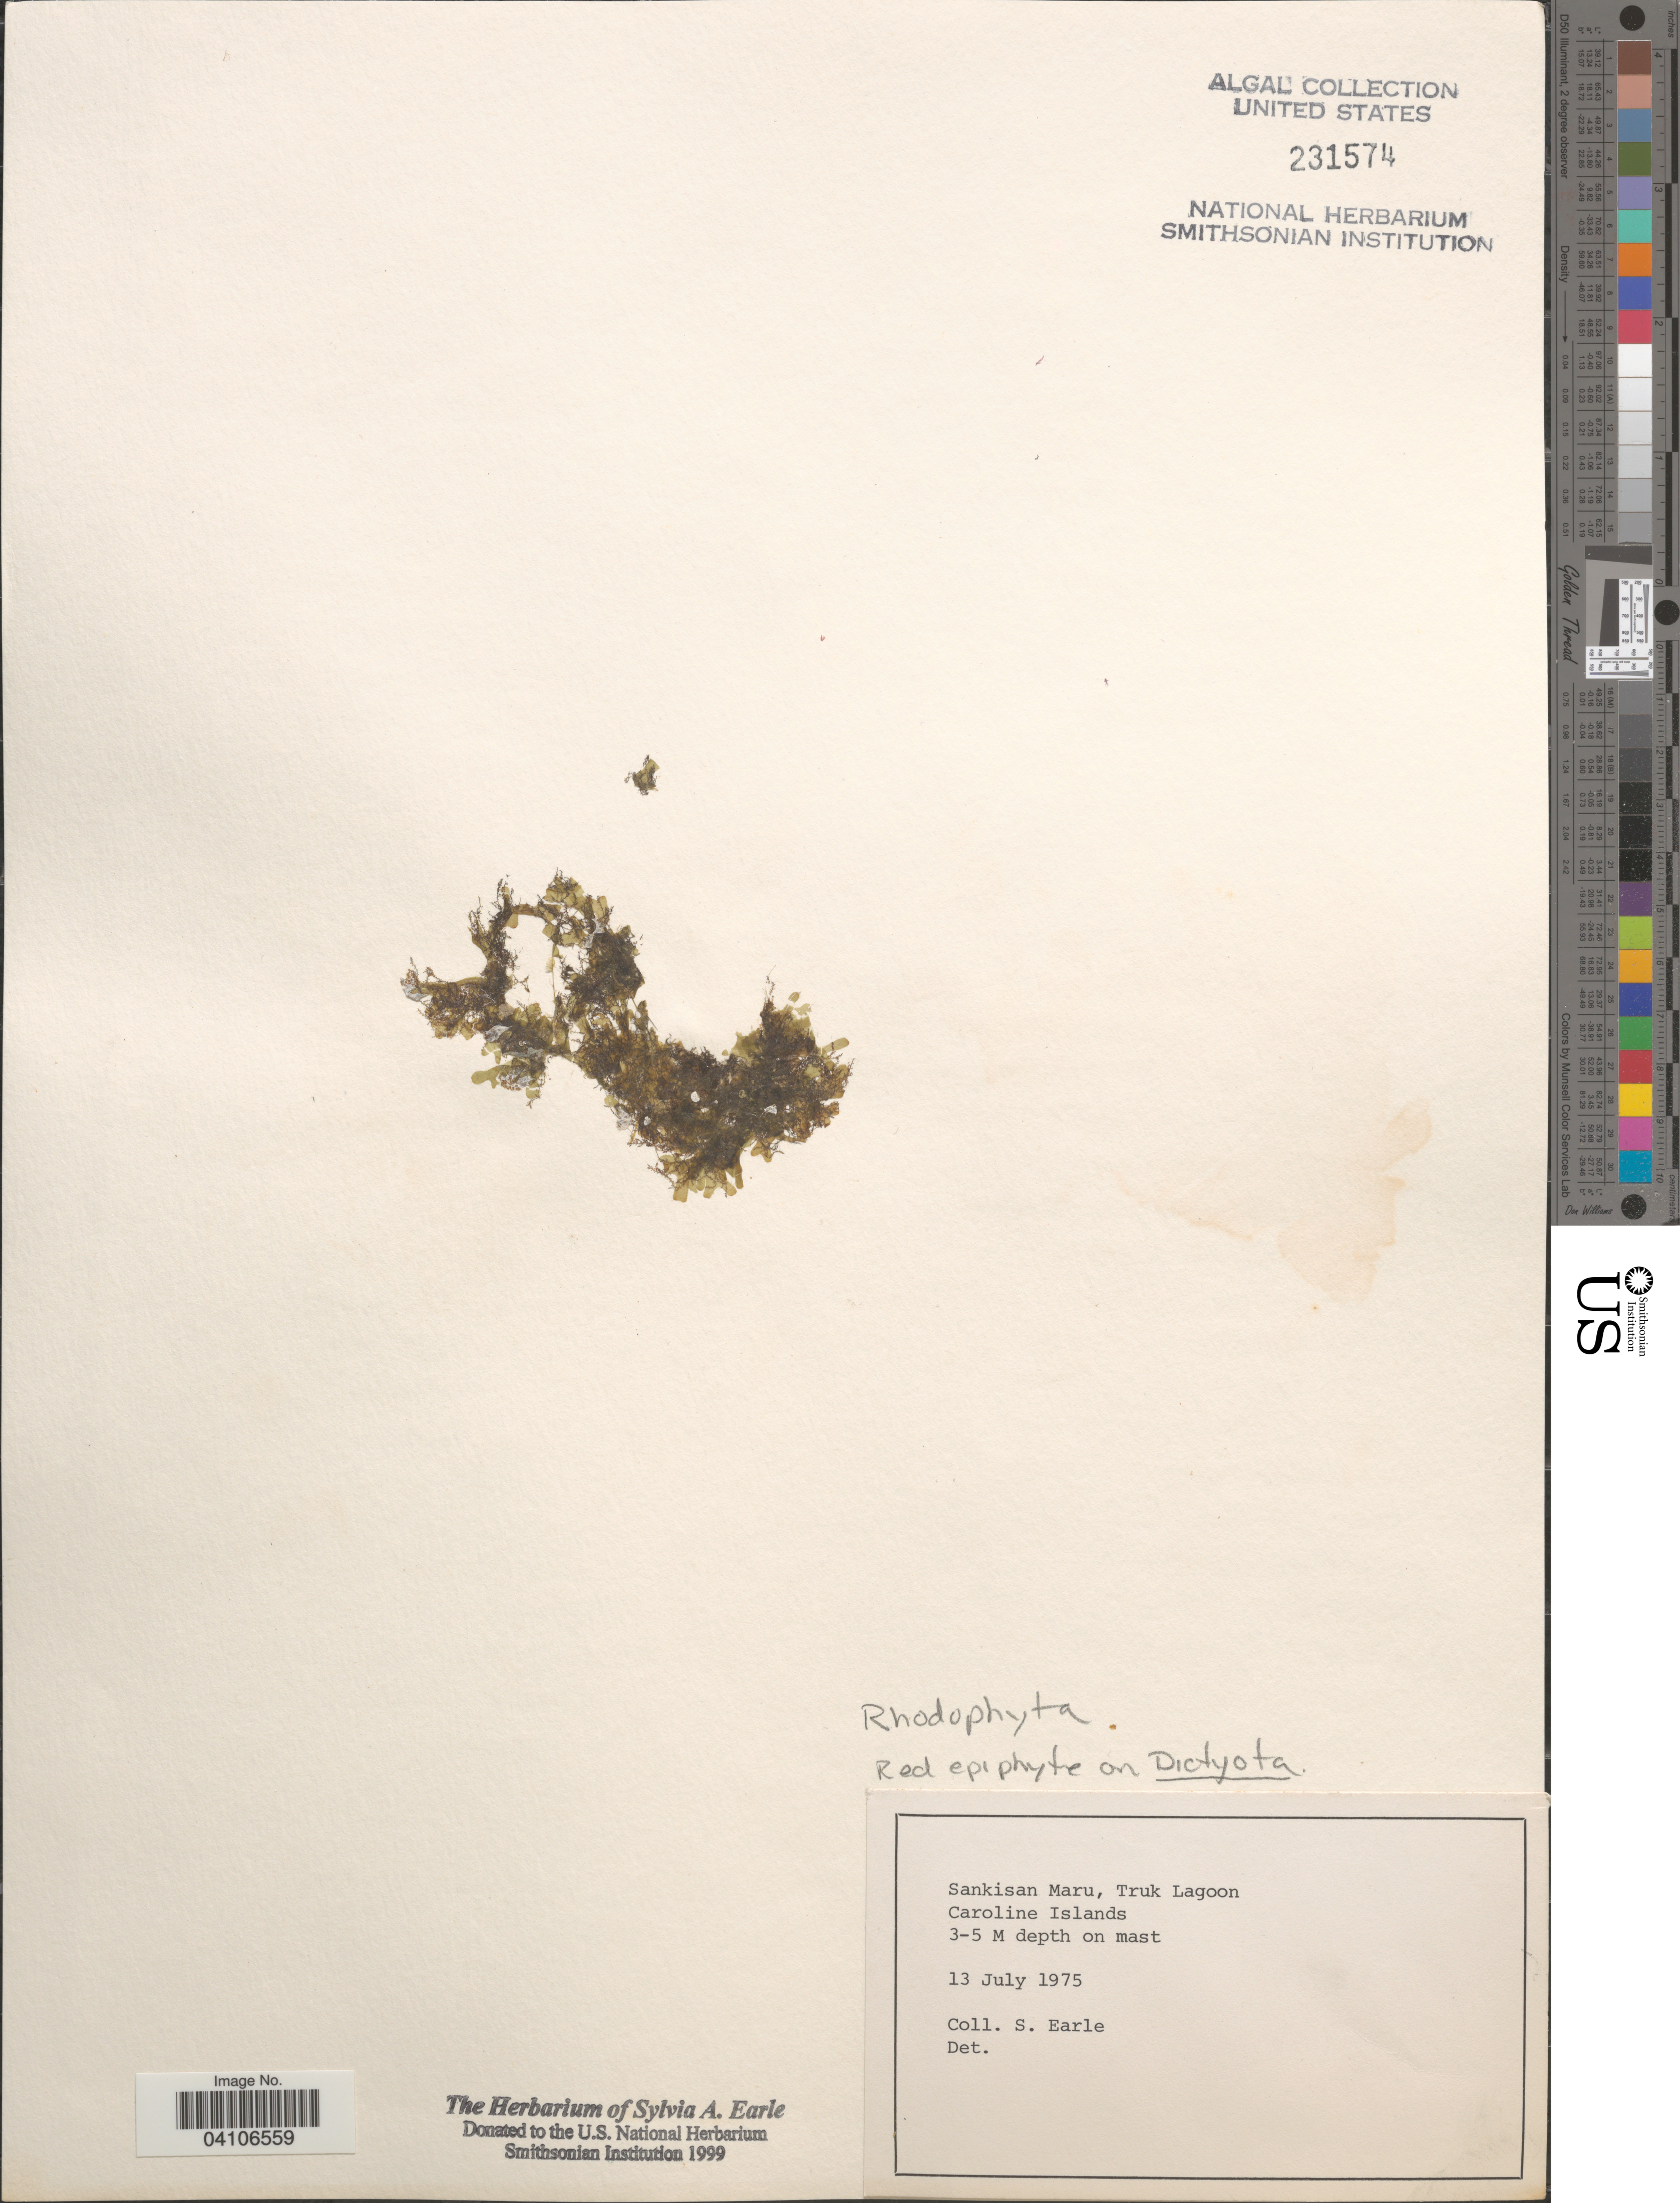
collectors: S. A. Earle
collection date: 1975-07-13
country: Kiribati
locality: Sankisan Maru, Truk Lagoon. Caroline Islands.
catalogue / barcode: US 231574